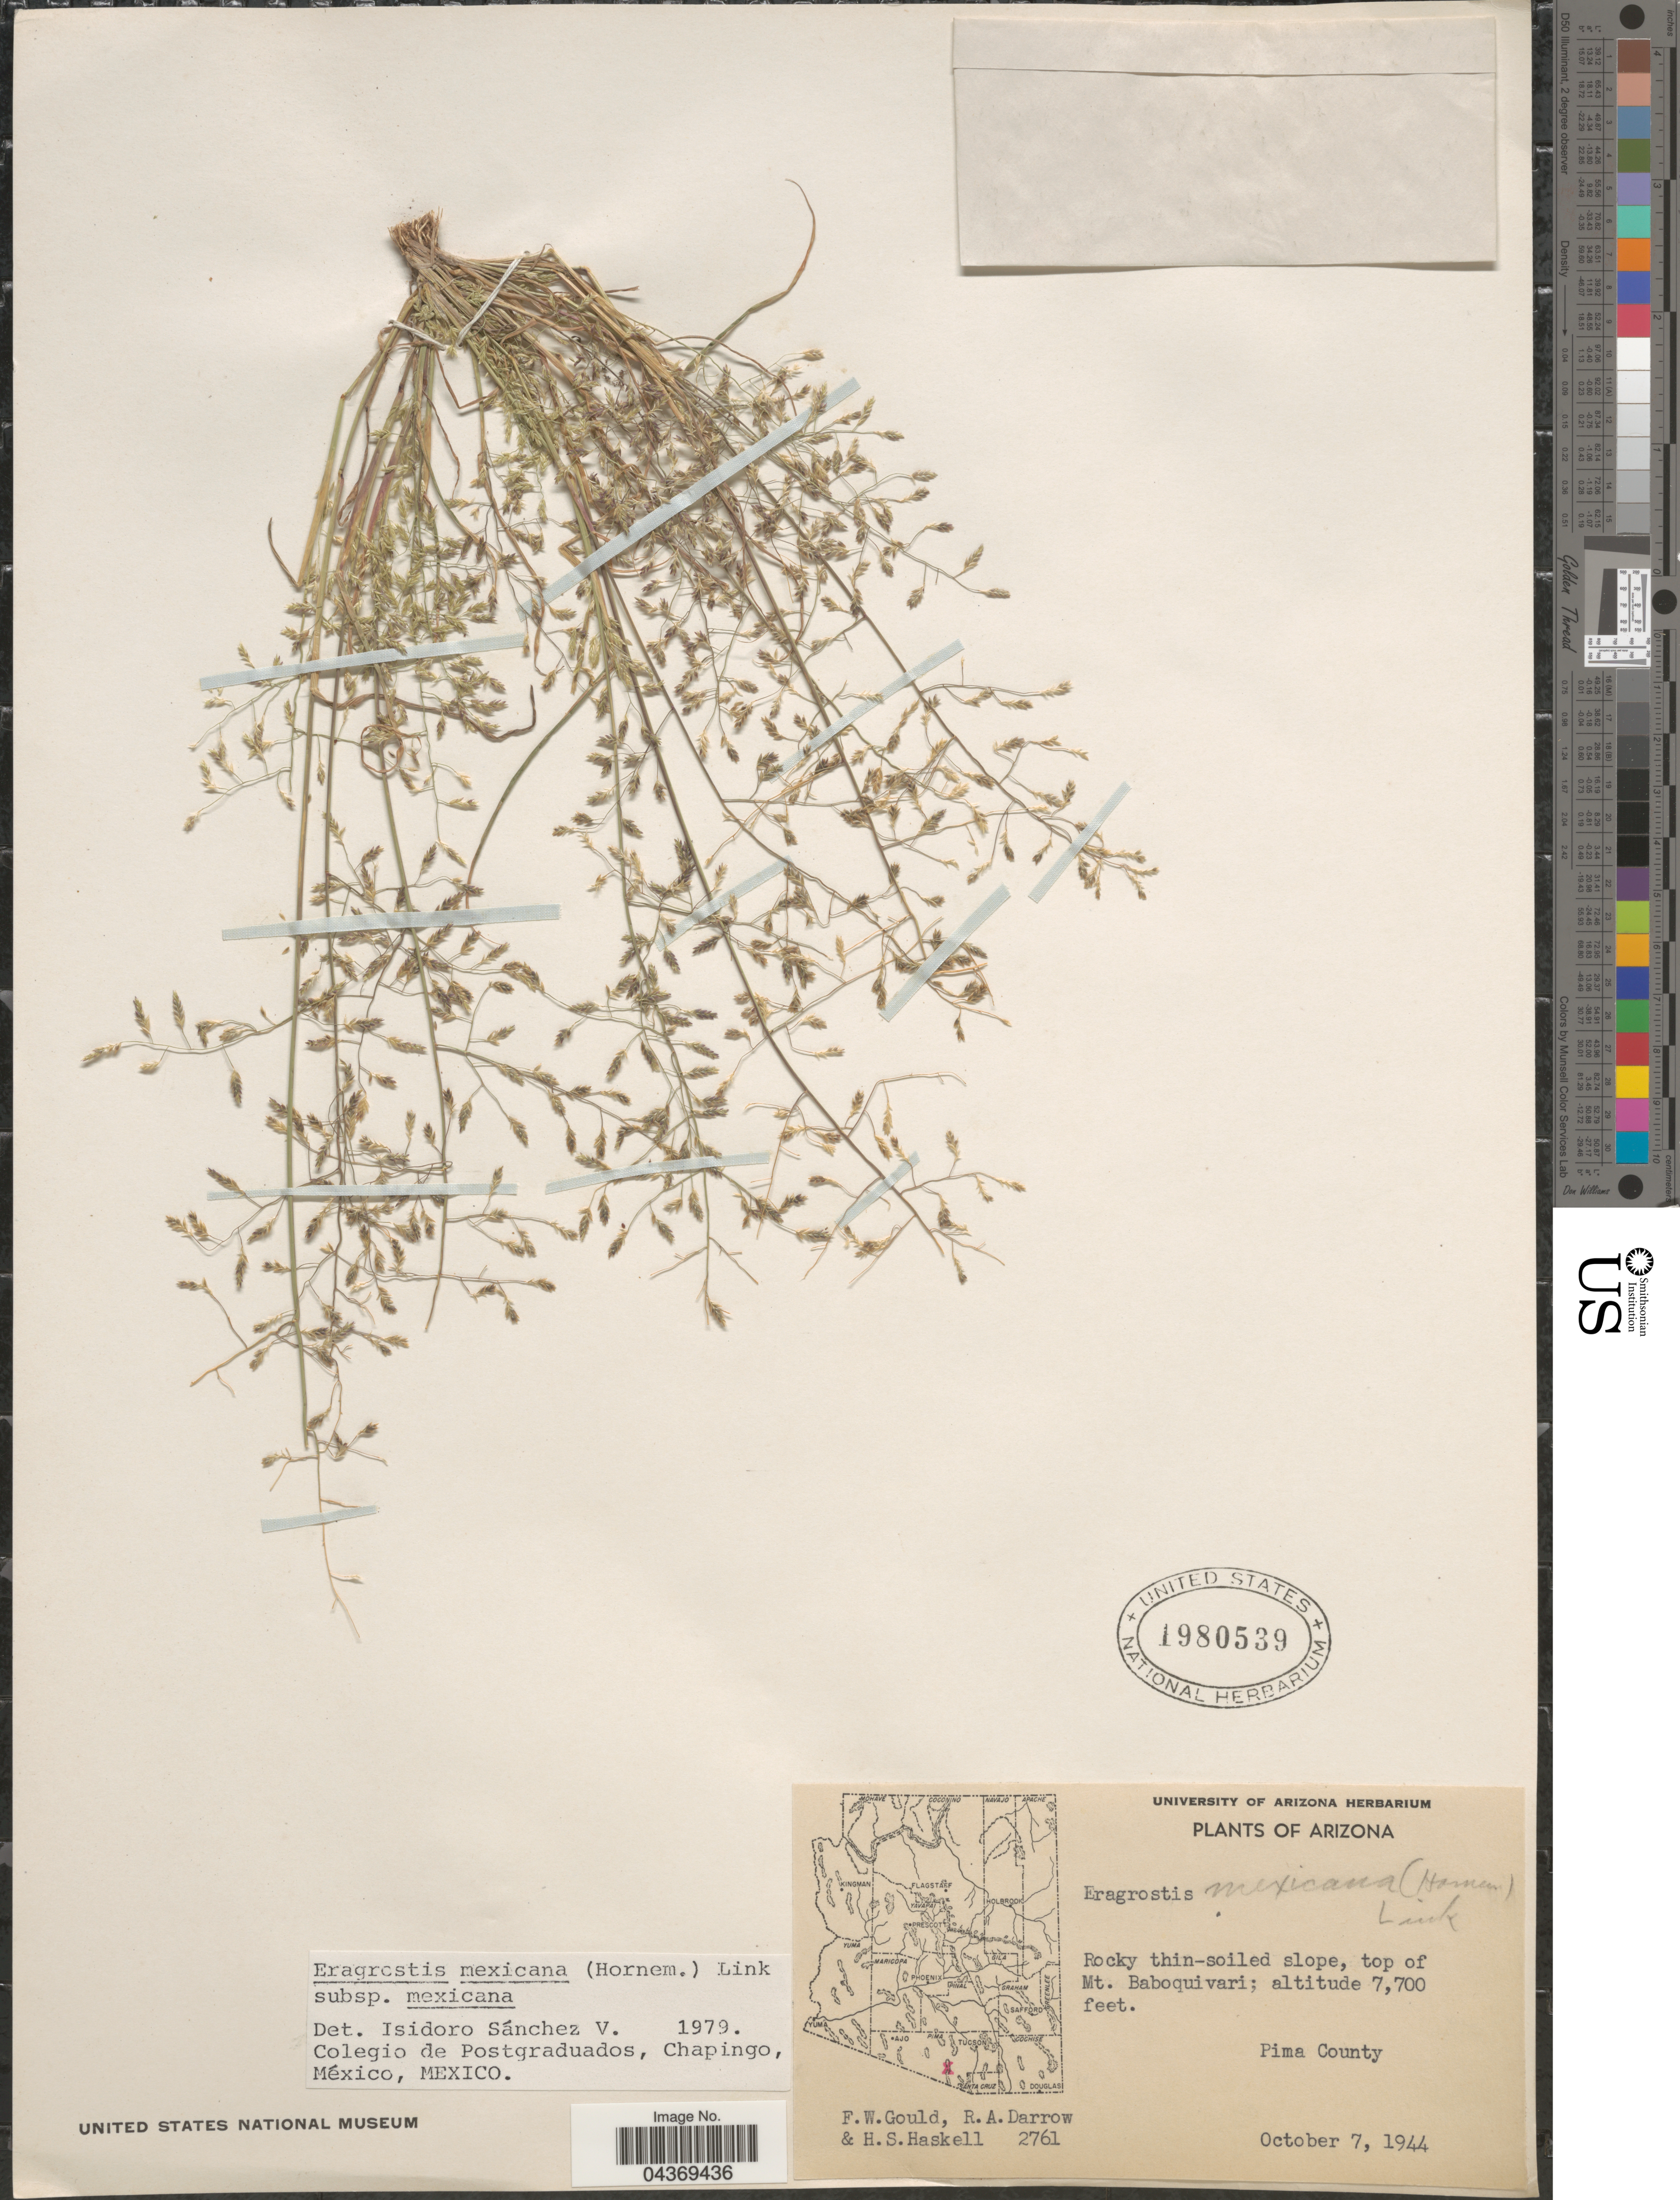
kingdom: Plantae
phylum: Tracheophyta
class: Liliopsida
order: Poales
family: Poaceae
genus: Eragrostis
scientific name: Eragrostis mexicana subsp. mexicana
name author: (Hornem.) Link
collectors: F. W. Gould, R. A. Darrow & H. Haskell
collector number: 2761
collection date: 1944-10-07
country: United States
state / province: Arizona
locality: Rocky thin-soiled slope, top of Mt. Baboquivari. Pima County.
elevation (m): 2347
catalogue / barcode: US 1980539